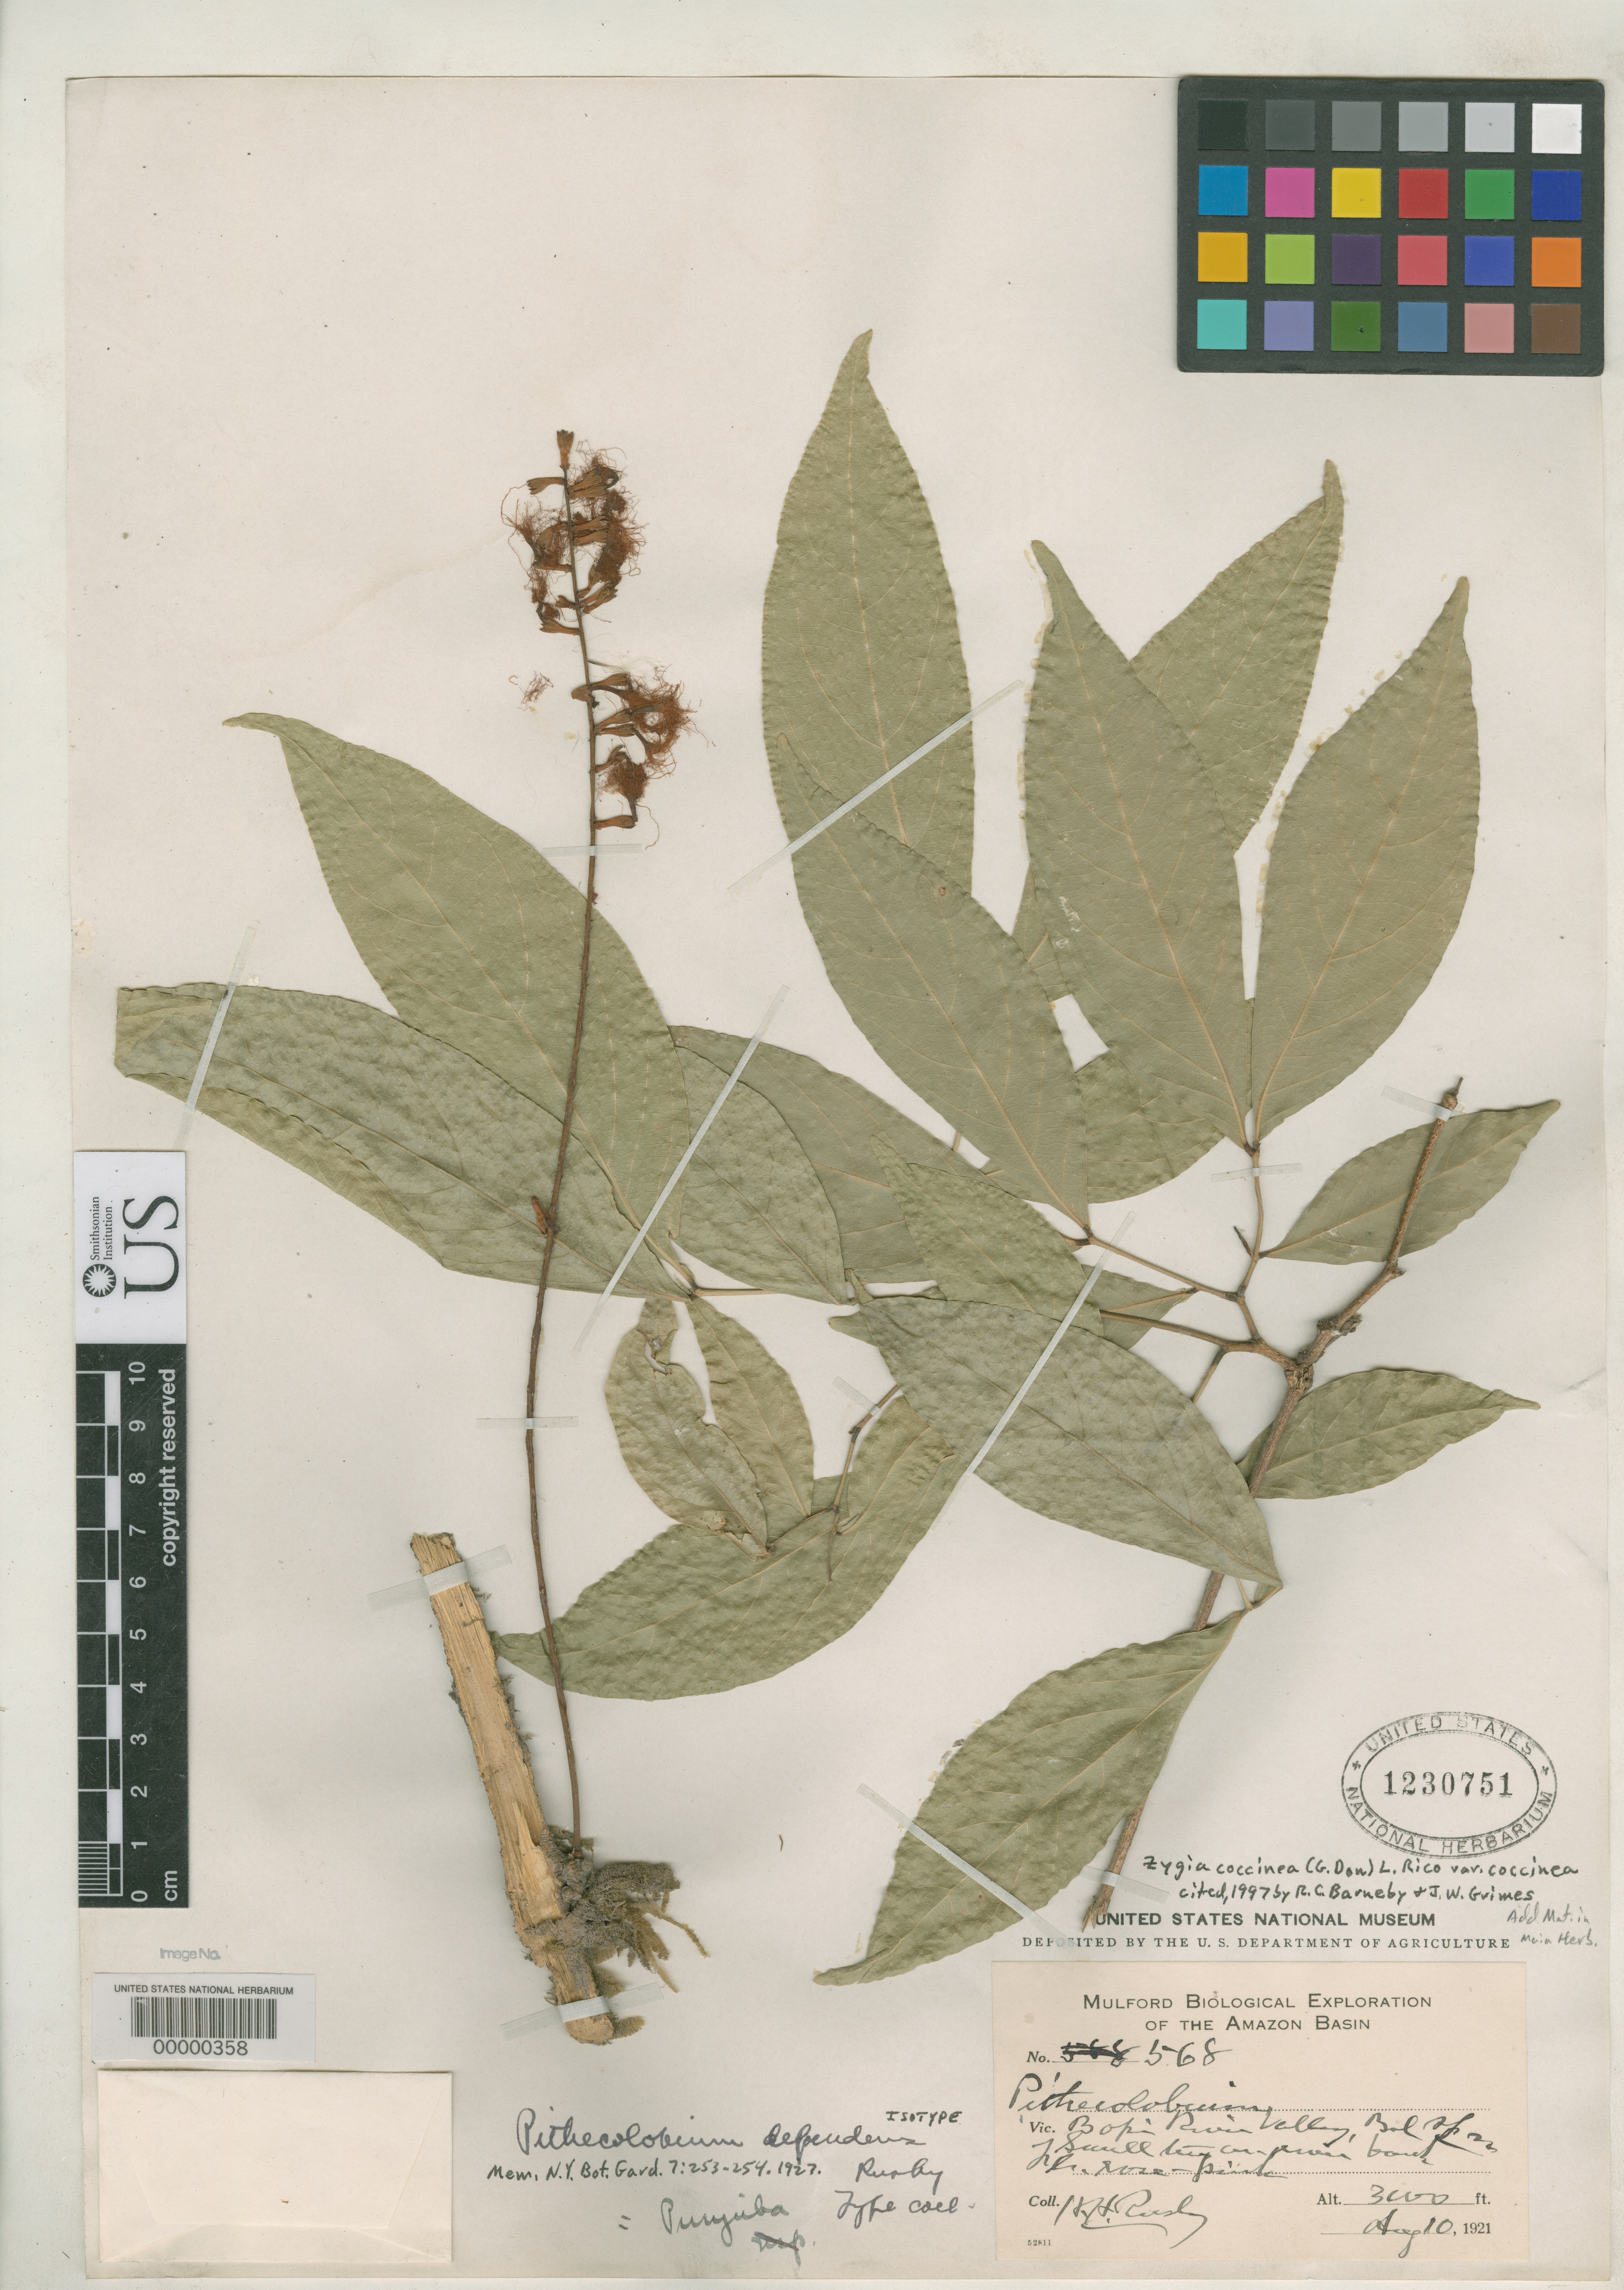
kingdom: Plantae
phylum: Tracheophyta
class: Magnoliopsida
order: Fabales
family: Fabaceae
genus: Pithecellobium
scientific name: Pithecellobium dependens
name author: Rusby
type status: Isotype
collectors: H. H. Rusby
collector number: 568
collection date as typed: Aug. 10, 1921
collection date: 1921-08-10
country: Bolivia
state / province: La Paz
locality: Bopi River Valley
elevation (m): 914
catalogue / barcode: US 1230751